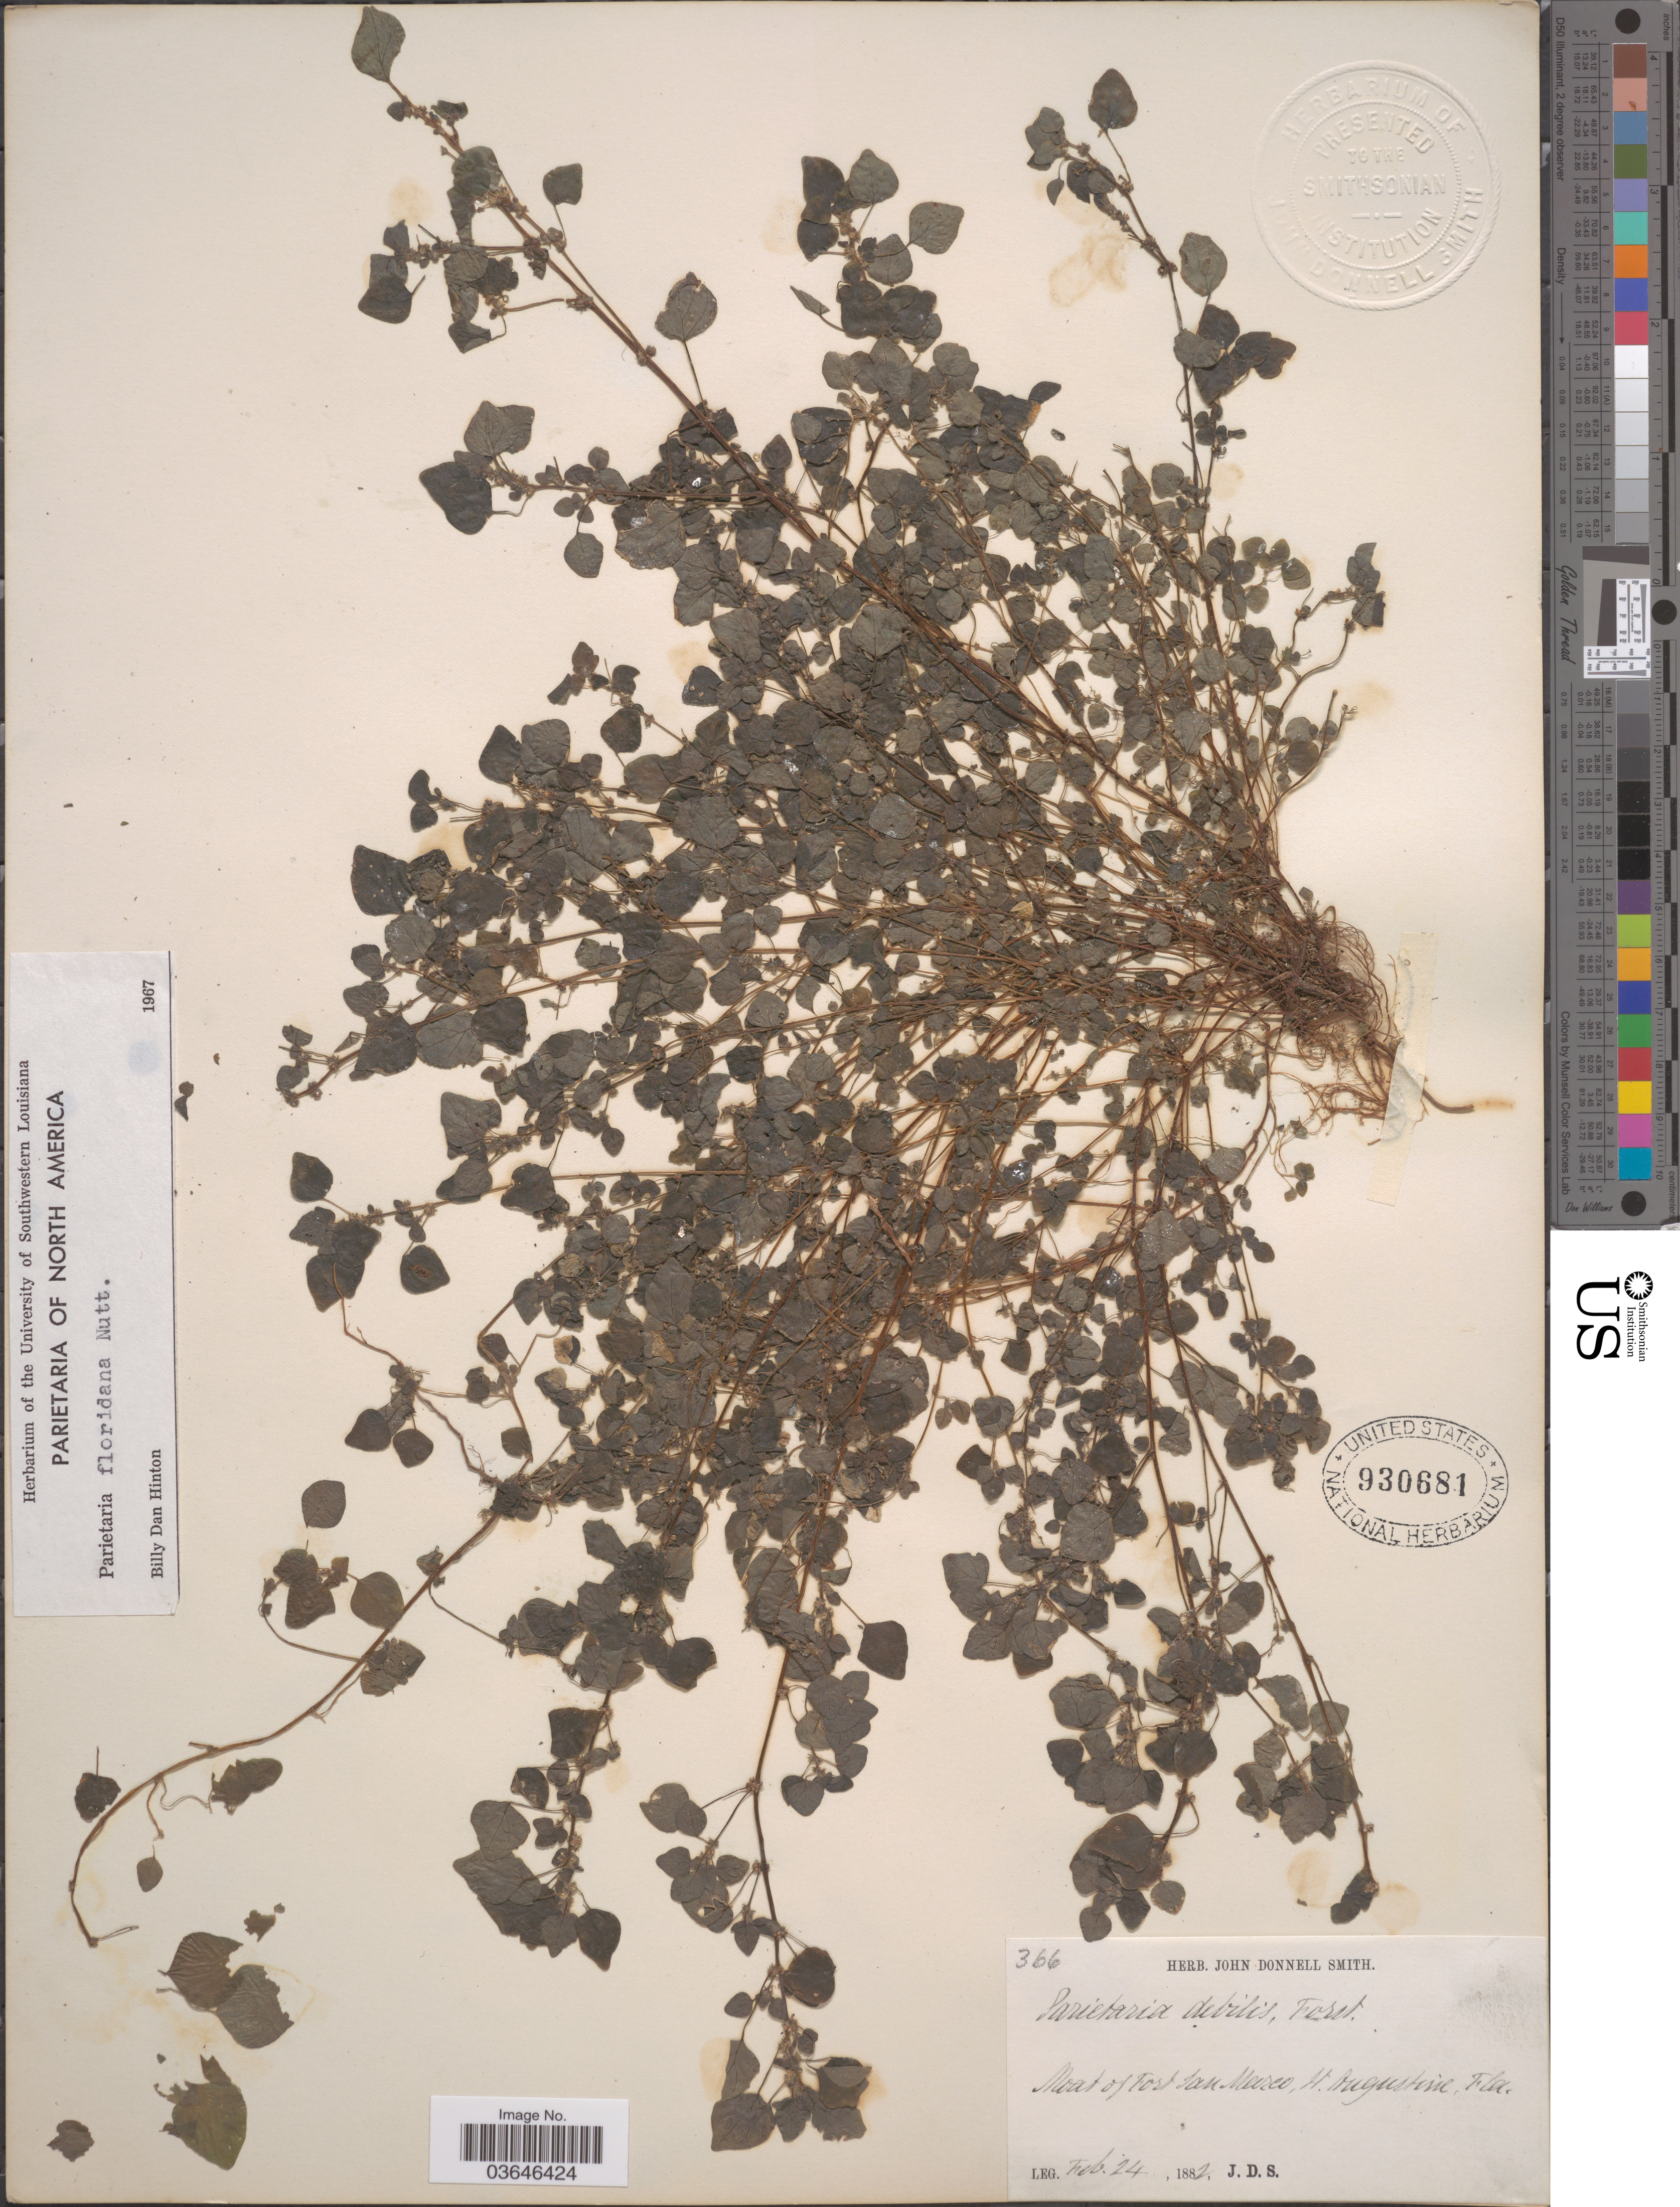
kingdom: Plantae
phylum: Tracheophyta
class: Magnoliopsida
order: Rosales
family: Urticaceae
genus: Parietaria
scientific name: Parietaria floridana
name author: Nutt.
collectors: J. Donnell Smith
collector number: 366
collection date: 1882-02-24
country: United States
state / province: Florida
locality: Moat of Fort San Marco, St Augustine.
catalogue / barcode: US 930681